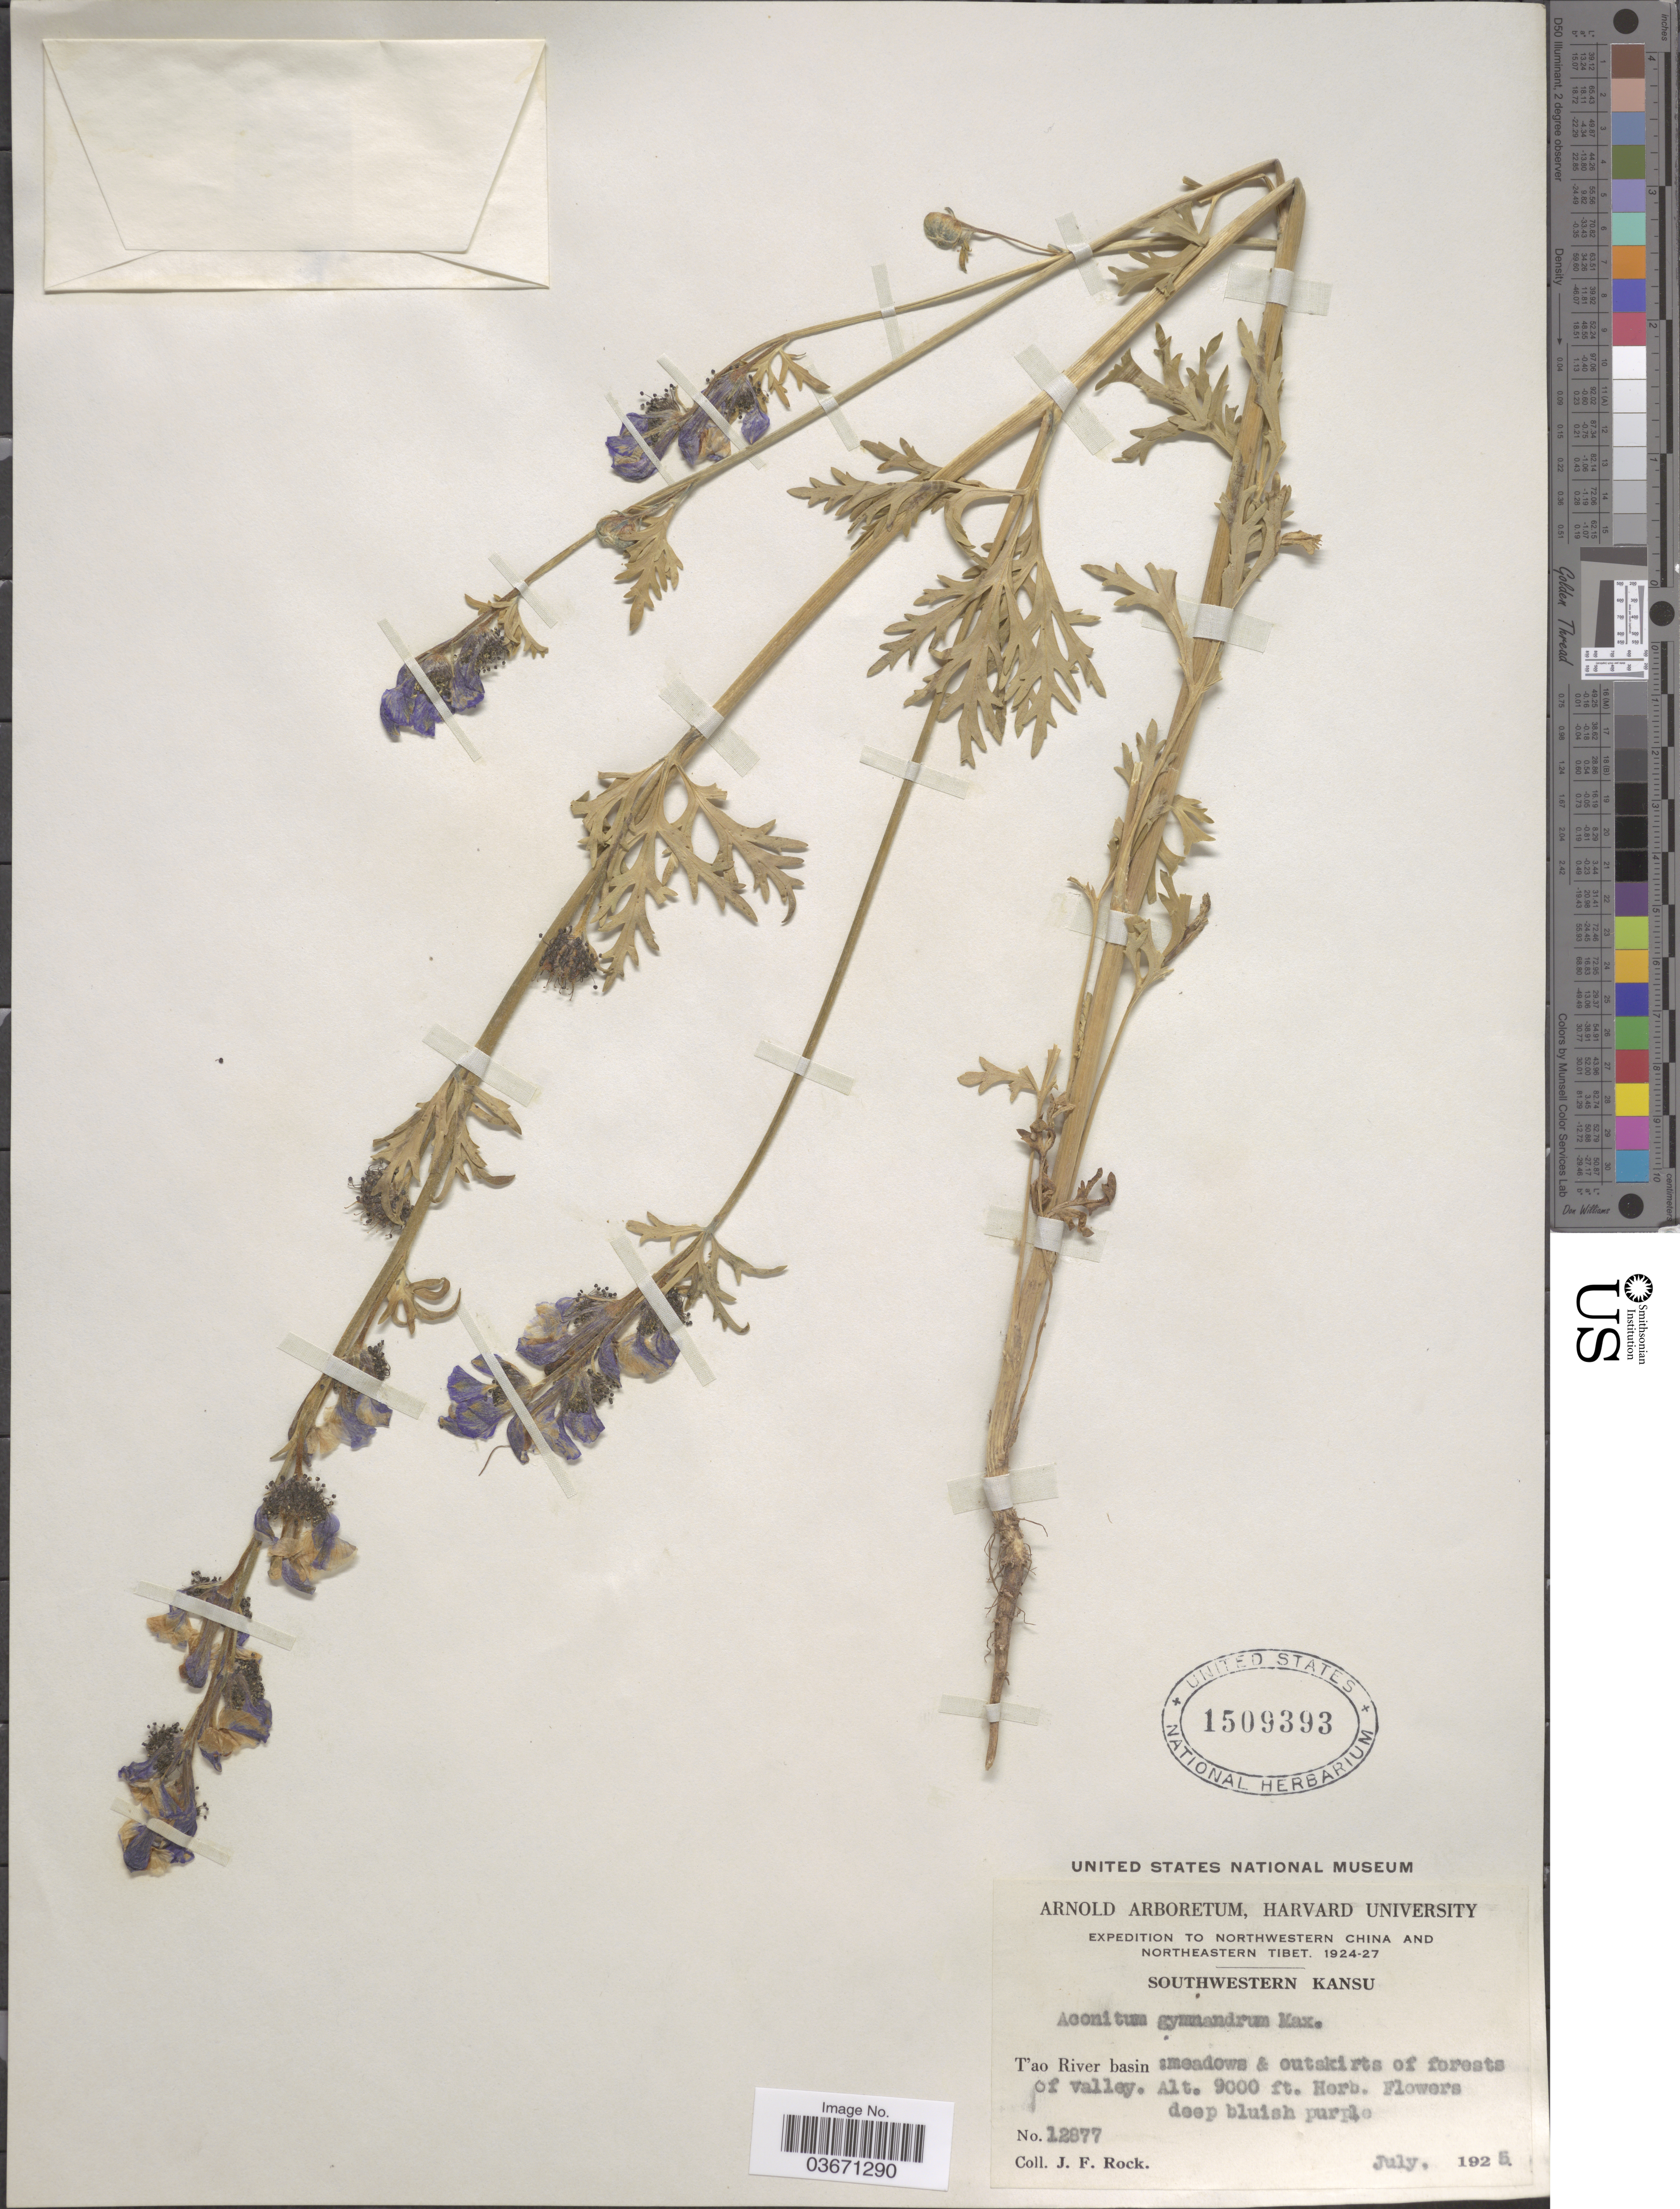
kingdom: Plantae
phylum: Tracheophyta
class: Magnoliopsida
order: Ranunculales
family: Ranunculaceae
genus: Aconitum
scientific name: Aconitum gymnandrum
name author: Maxim.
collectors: J. Rock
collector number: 12877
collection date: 1925-07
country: China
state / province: Gansu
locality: Northwestern China. Southwestern Kansu. T'ao River basin: meadows & outskirts of forests of valley.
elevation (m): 2743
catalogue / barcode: US 1509393